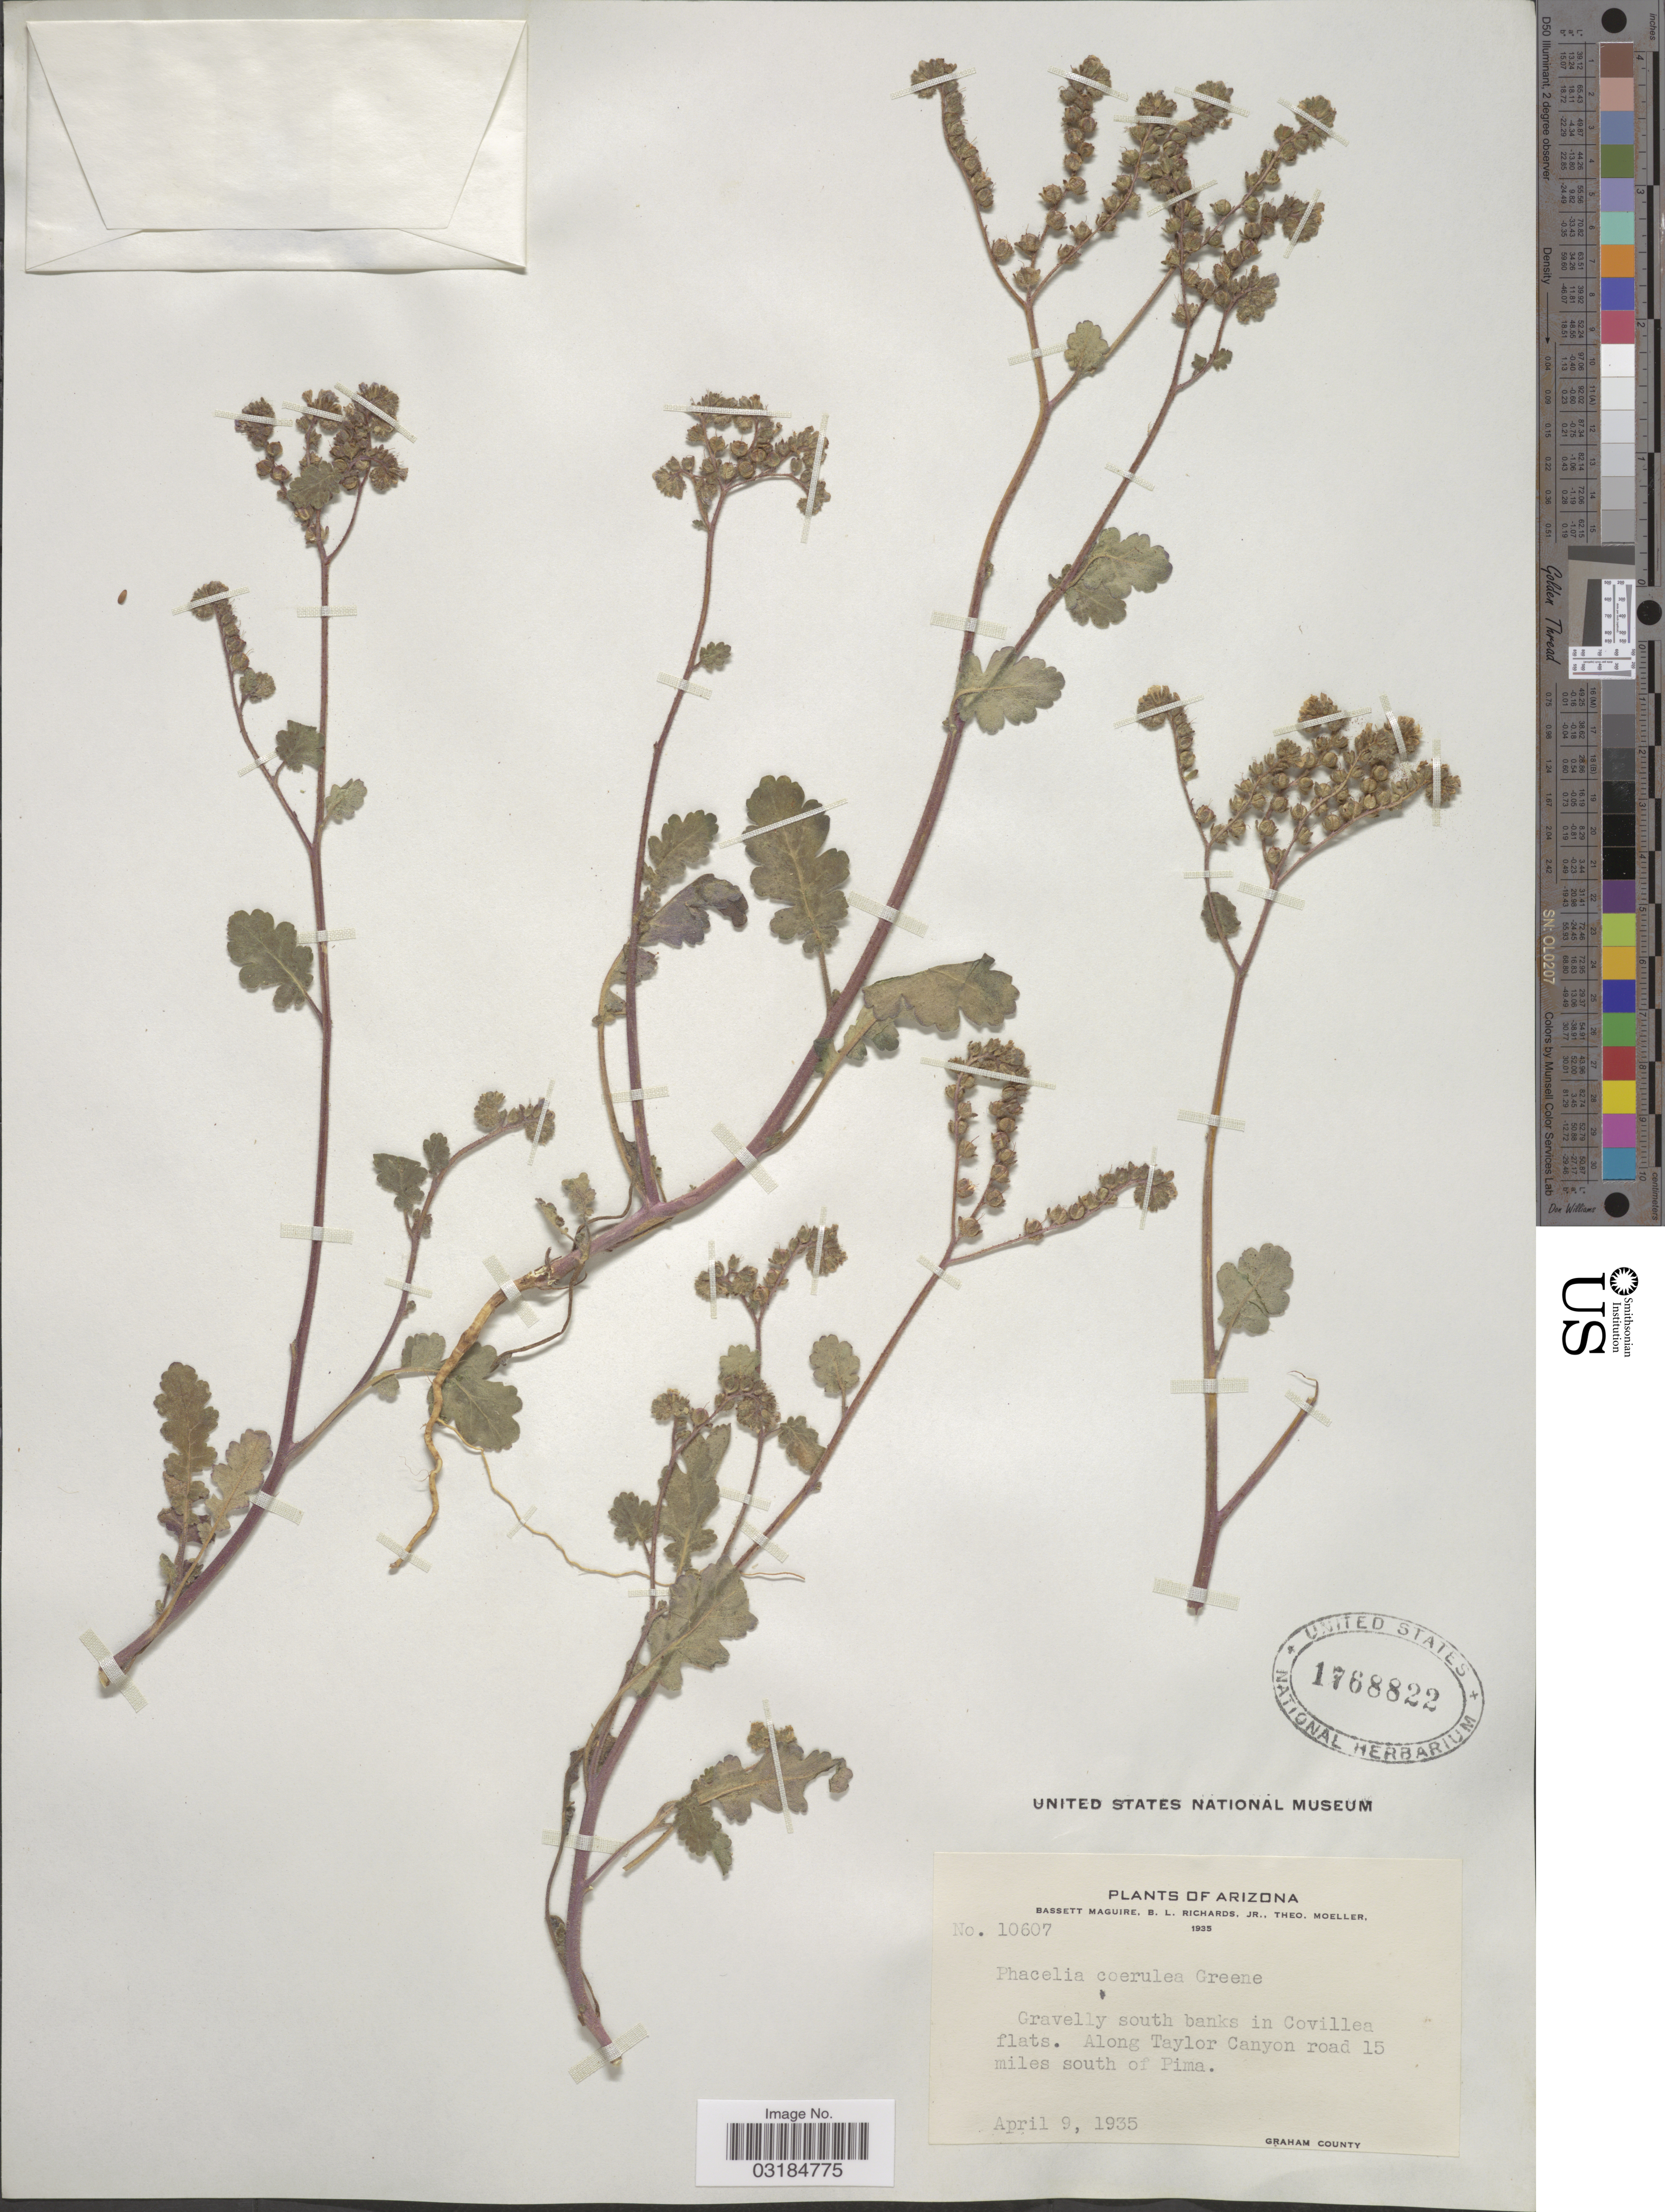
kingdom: Plantae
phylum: Tracheophyta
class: Magnoliopsida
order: Boraginales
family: Hydrophyllaceae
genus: Phacelia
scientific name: Phacelia caerulea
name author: Greene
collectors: B. Maguire, B. Richards & T. Moeller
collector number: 10607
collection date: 1935-04-09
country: United States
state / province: Arizona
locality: Along Taylor Canyon road 15 miles south of Pima, Graham County.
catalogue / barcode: US 1768822